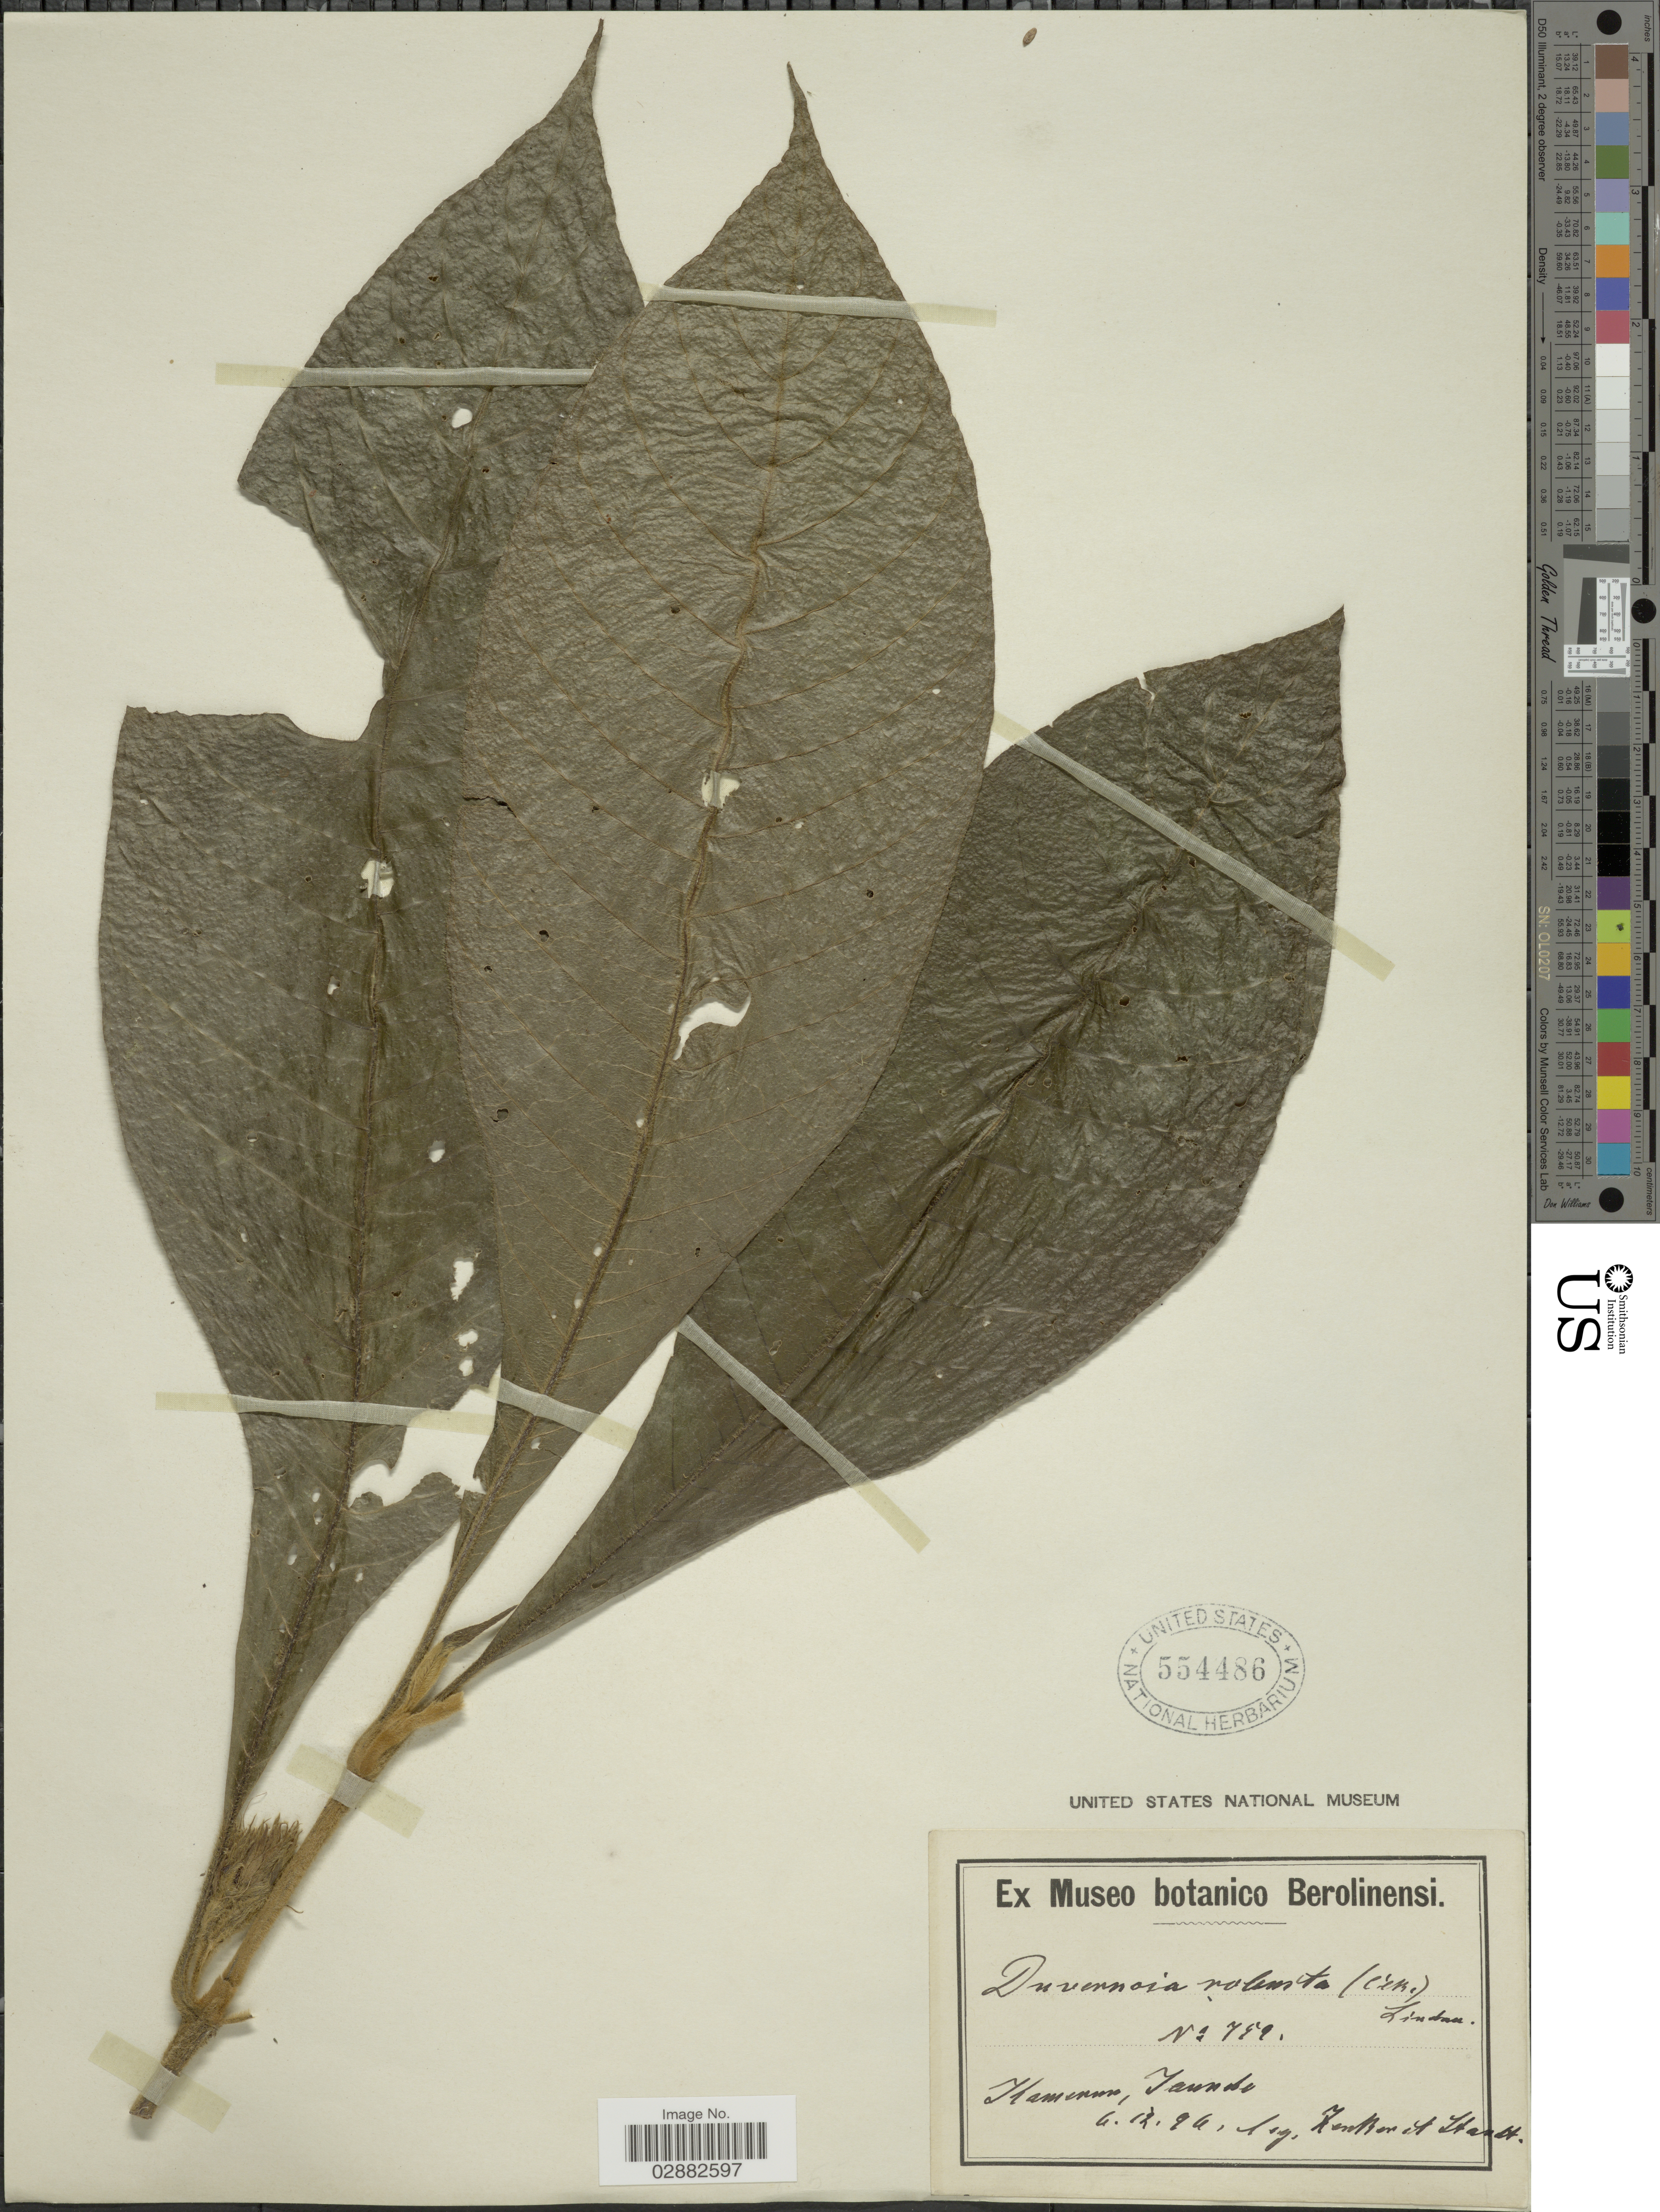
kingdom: Plantae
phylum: Tracheophyta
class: Magnoliopsida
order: Lamiales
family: Acanthaceae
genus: Justicia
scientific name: Justicia robusta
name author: Rusby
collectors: Zenker, -- & -. Staudt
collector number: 759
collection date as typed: Transcribed d/m/y: 6/12/94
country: Cameroon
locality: Yaunde.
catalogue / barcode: US 554486